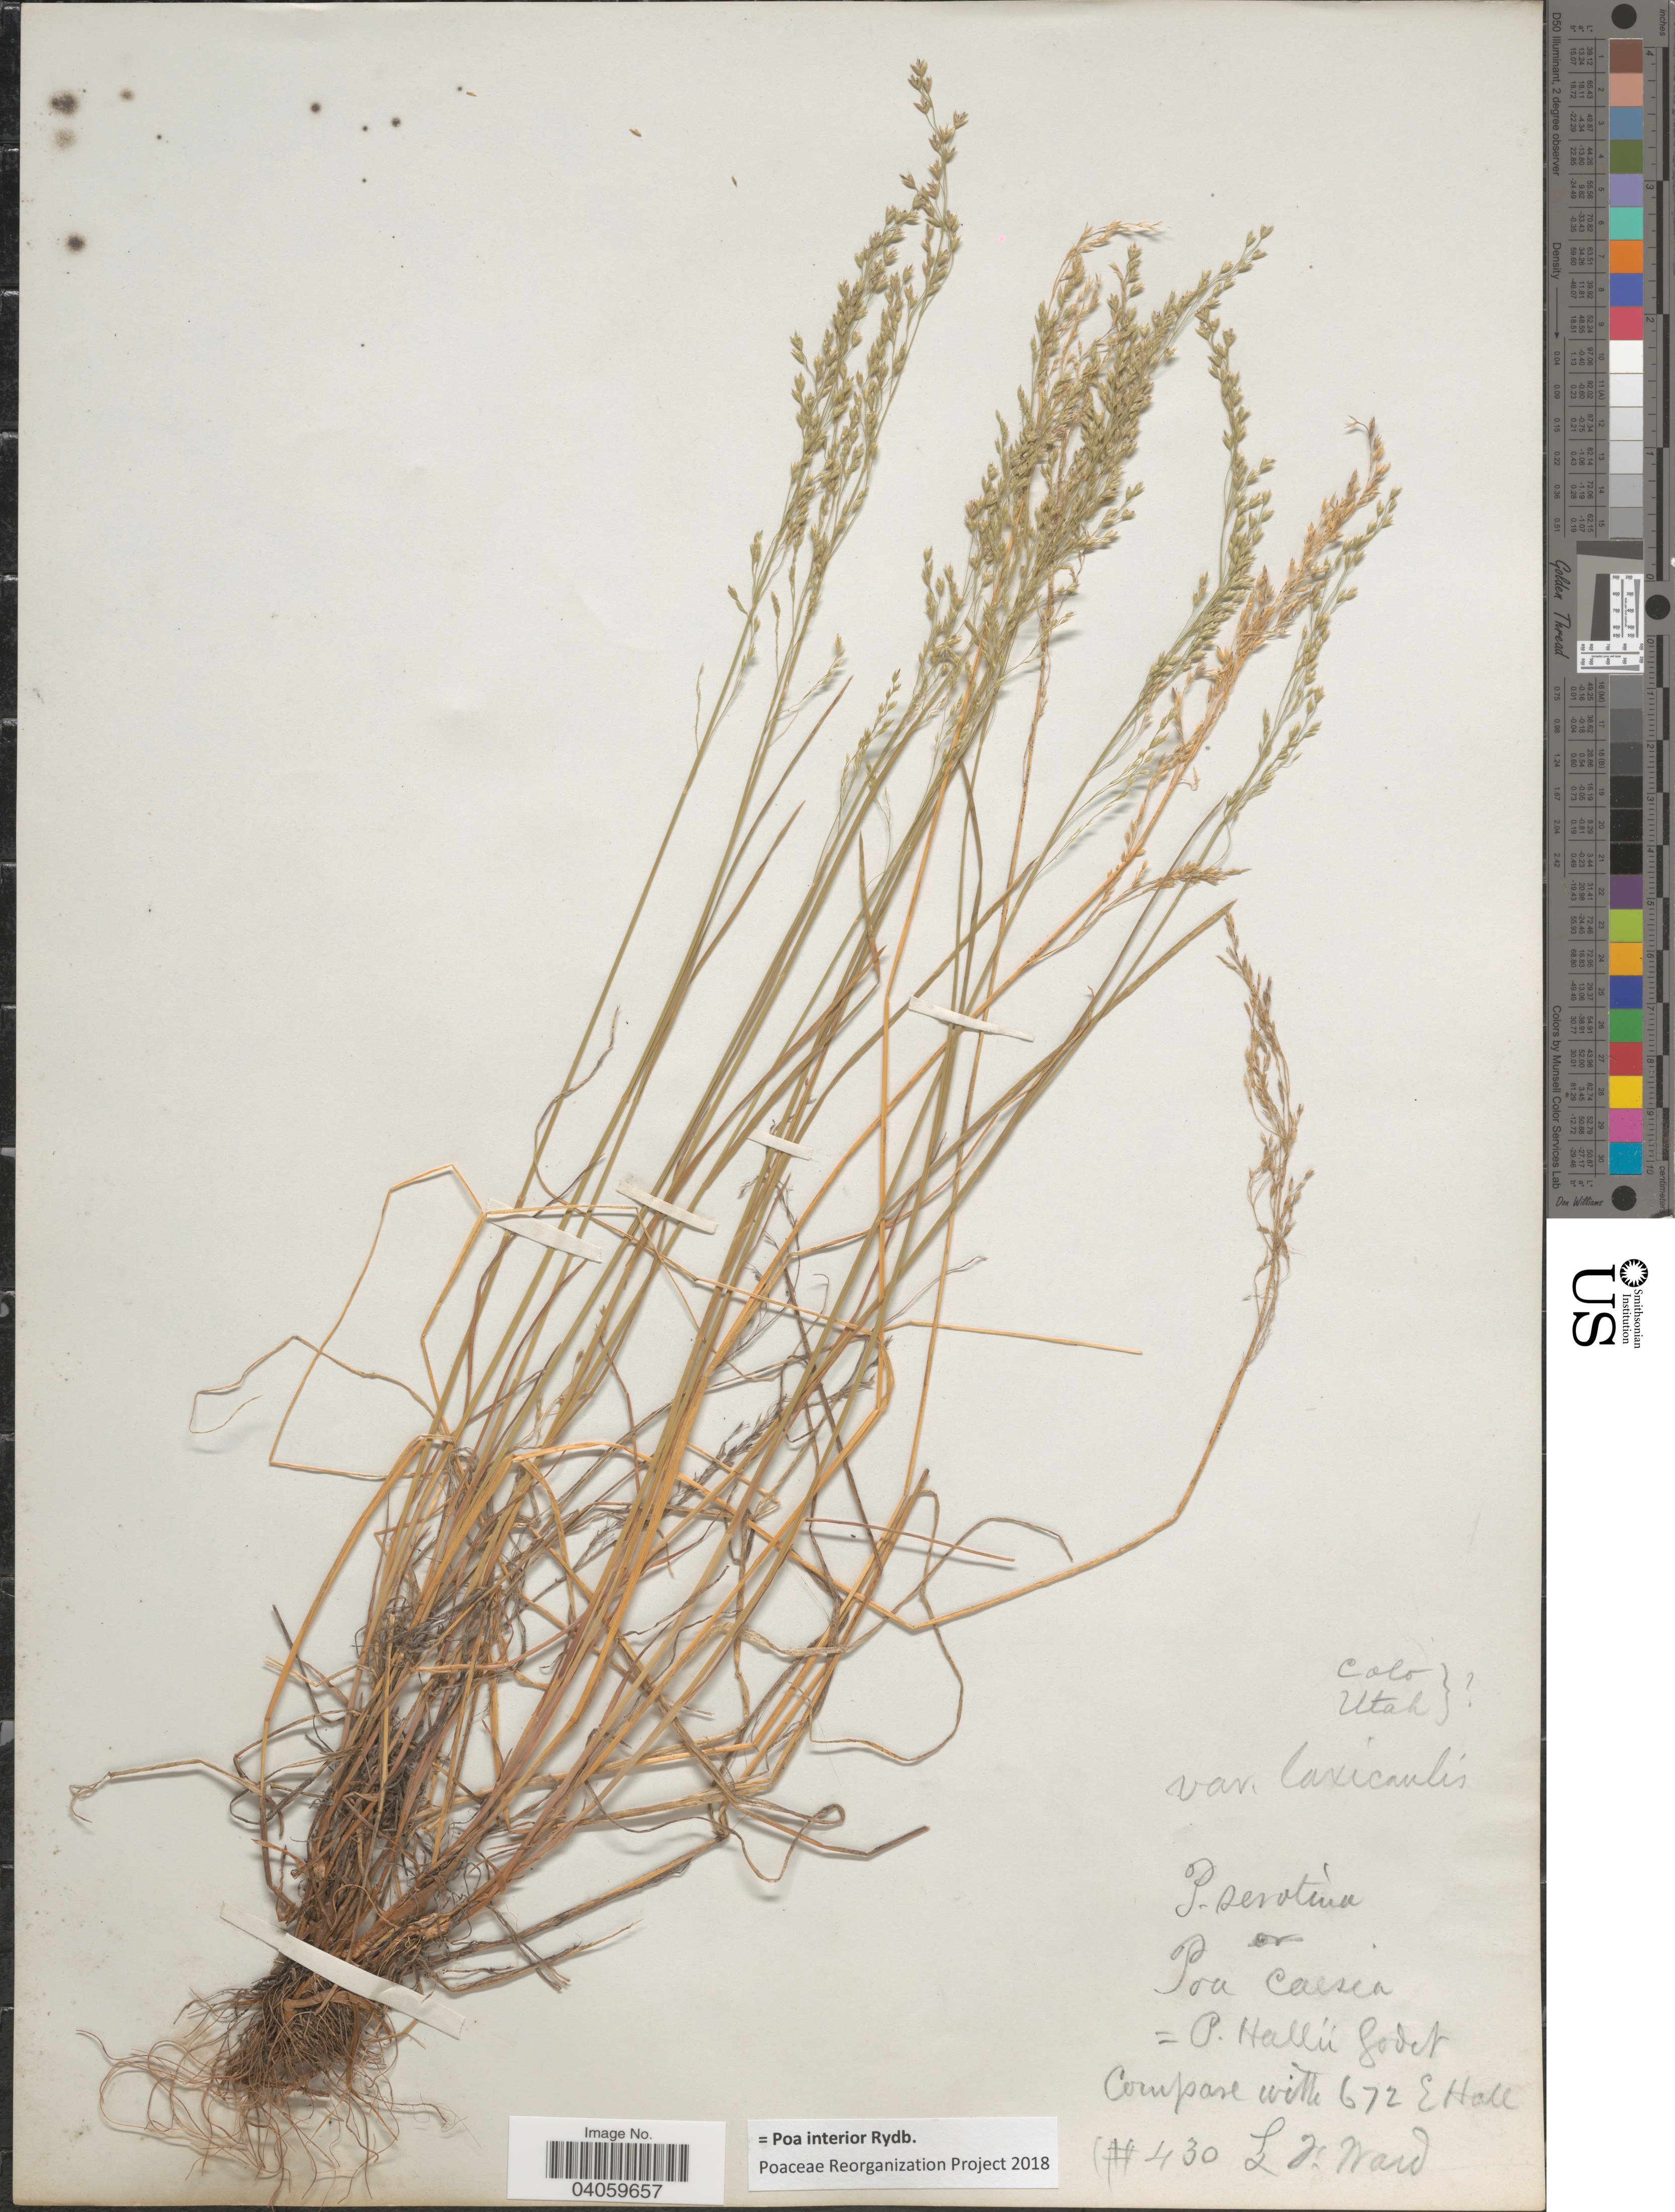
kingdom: Plantae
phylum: Tracheophyta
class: Liliopsida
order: Poales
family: Poaceae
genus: Poa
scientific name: Poa interior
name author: Rydb.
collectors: L. Ward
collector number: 430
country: United States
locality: Colo. Utah.